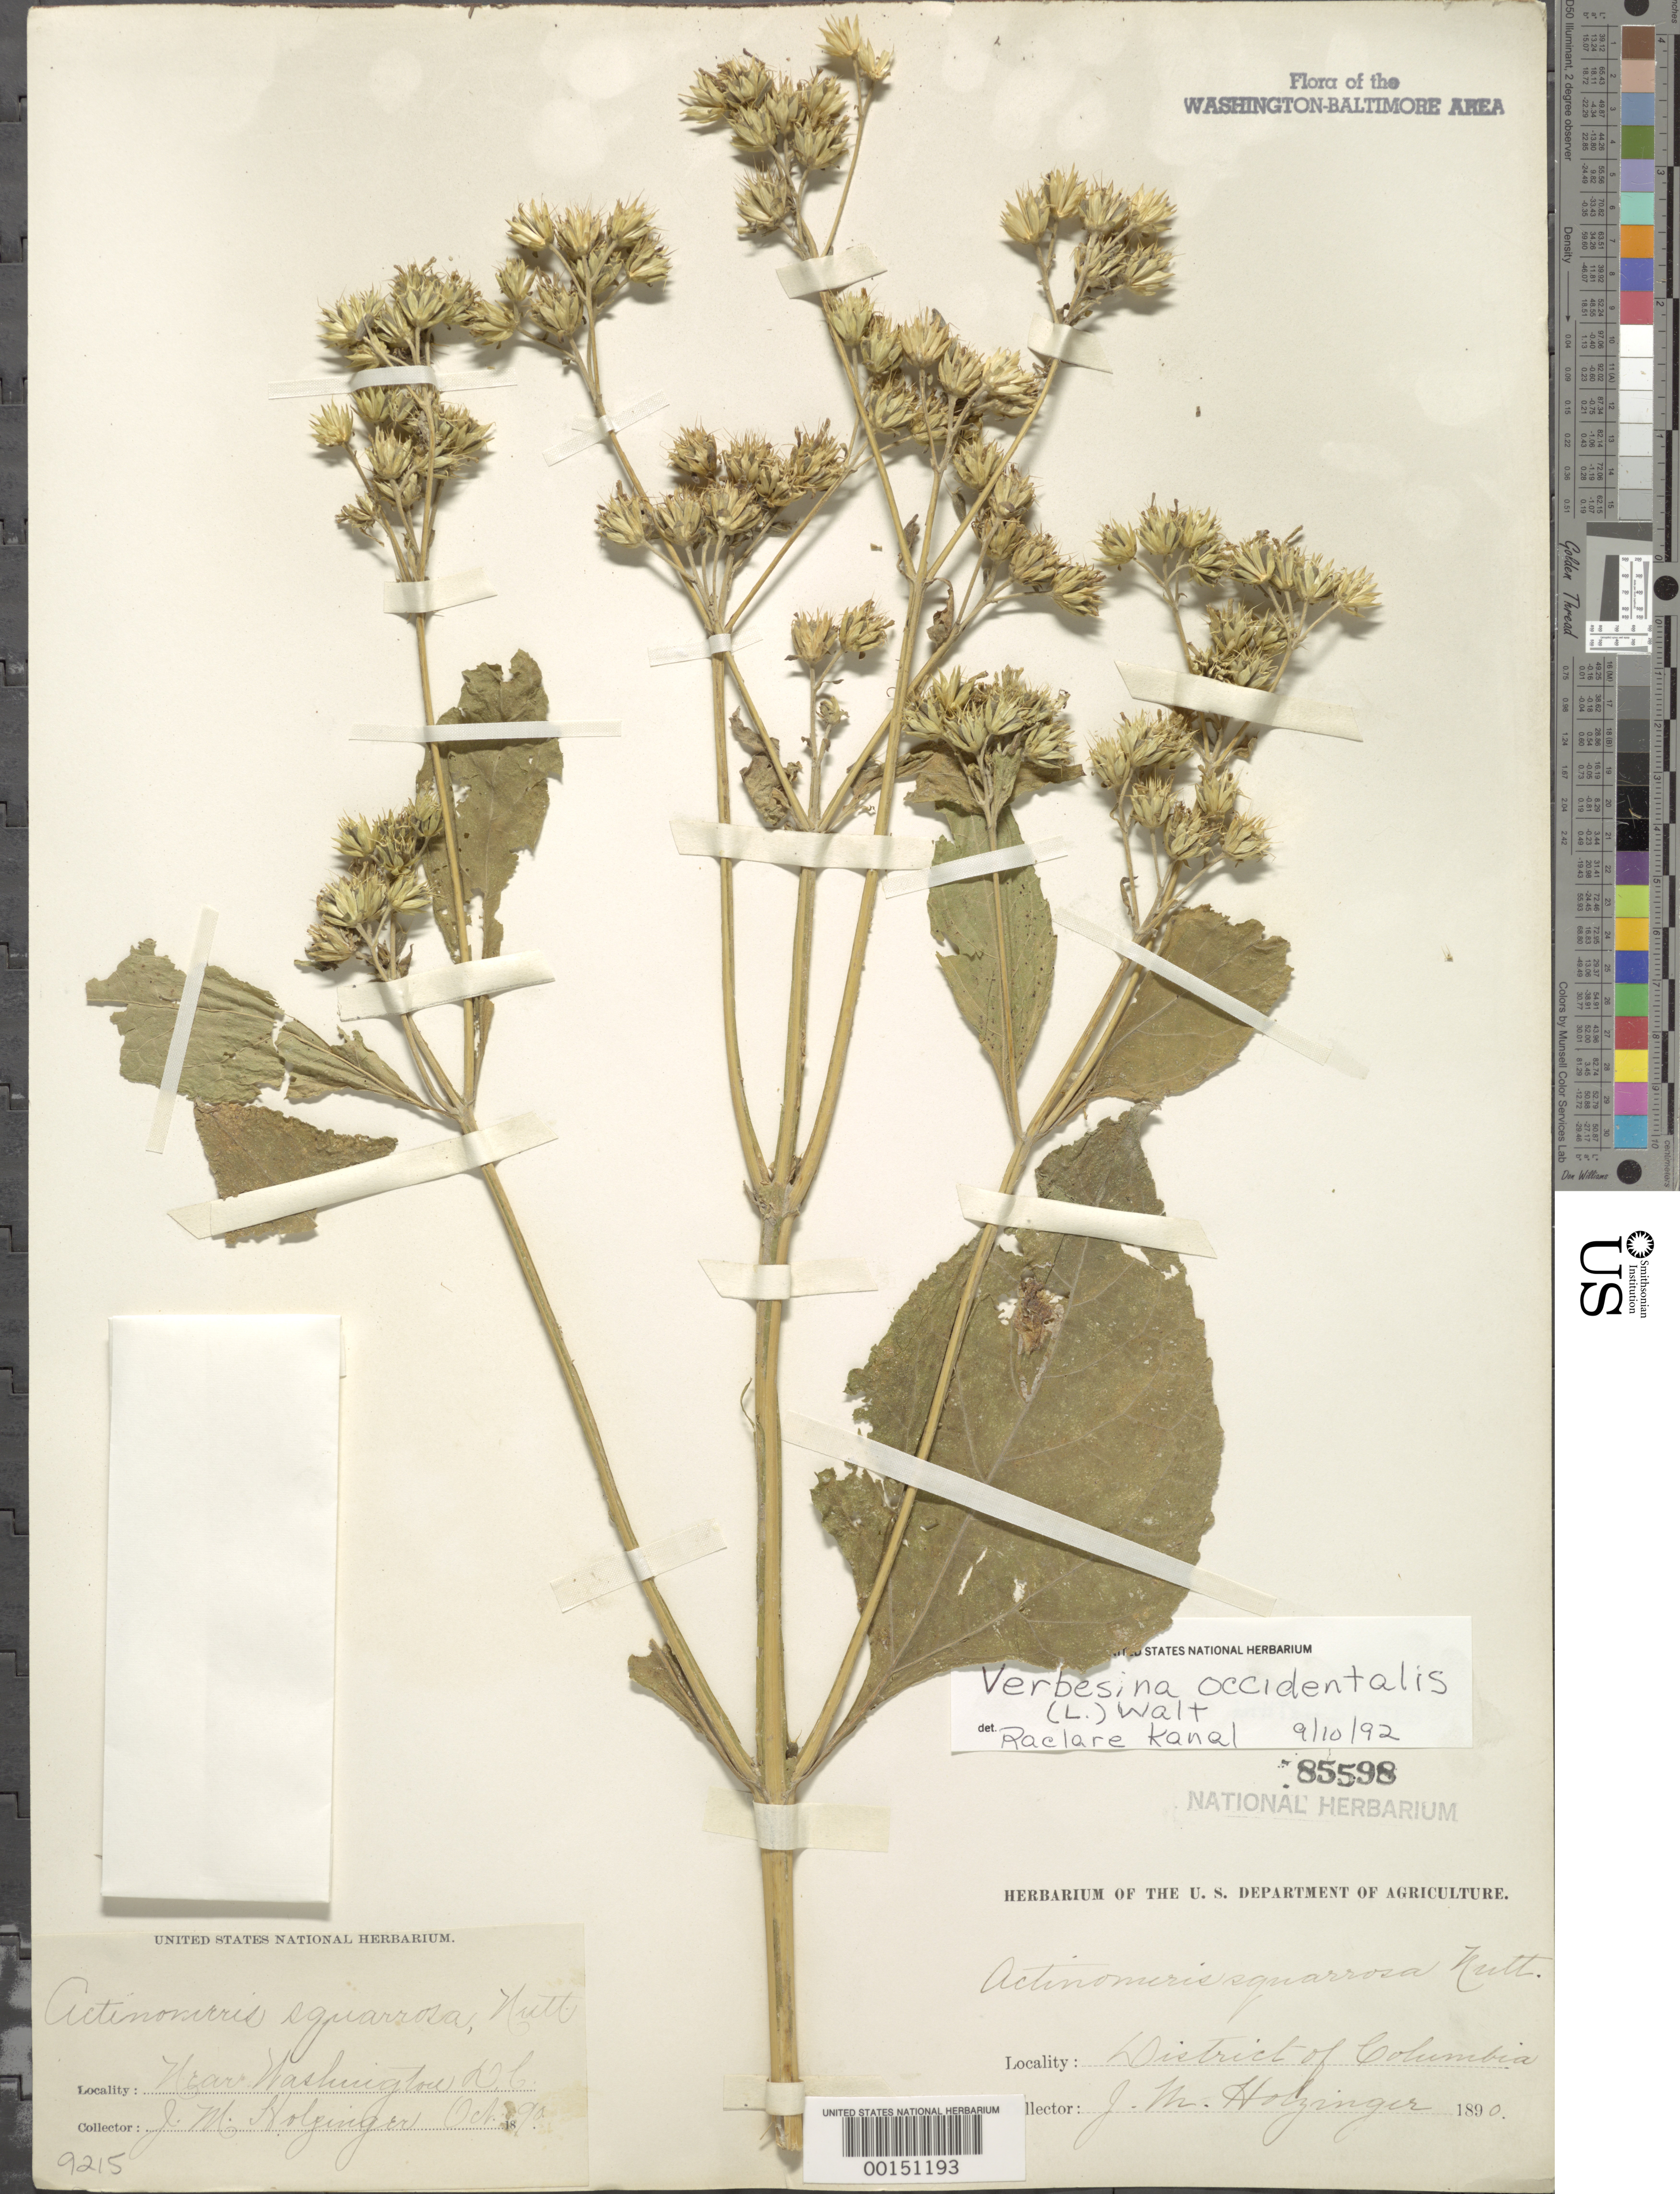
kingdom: Plantae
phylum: Tracheophyta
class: Magnoliopsida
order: Asterales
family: Asteraceae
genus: Verbesina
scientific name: Verbesina occidentalis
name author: (L.) Walter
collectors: J. M. Holzinger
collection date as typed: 1890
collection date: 1890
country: United States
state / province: District of Columbia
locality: DC vicinity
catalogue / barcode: US 85598